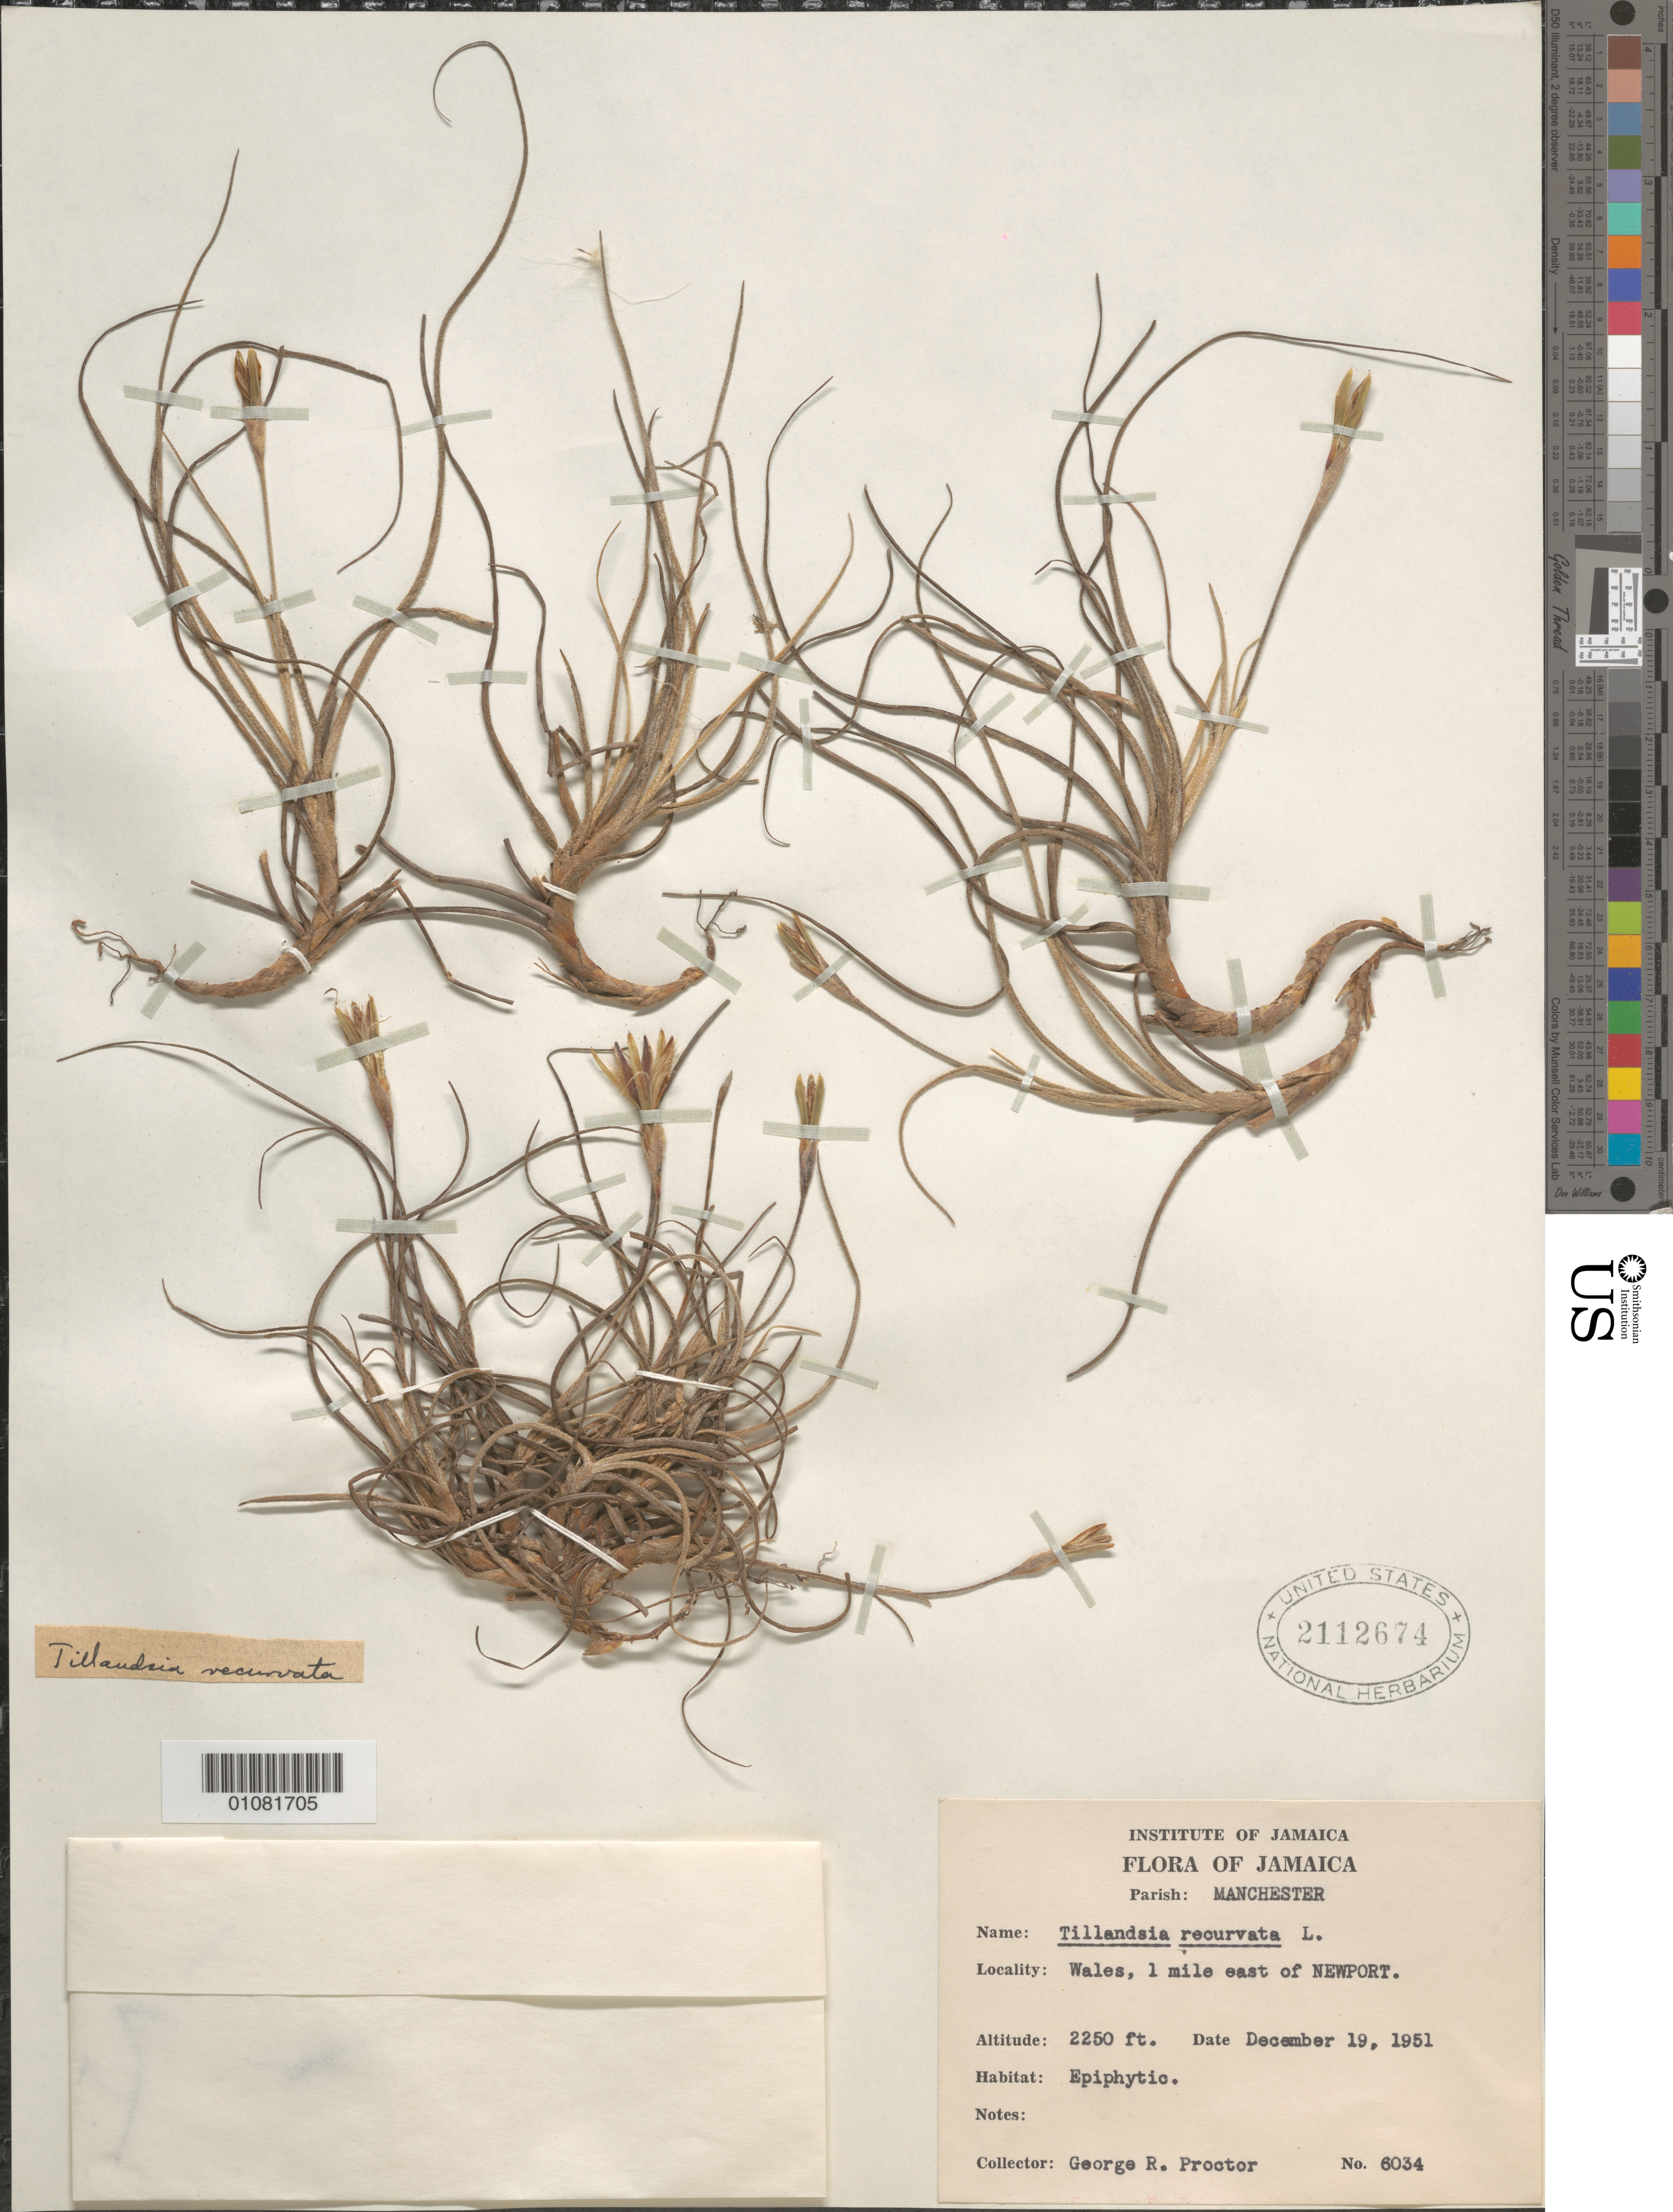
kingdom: Plantae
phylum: Tracheophyta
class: Liliopsida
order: Poales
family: Bromeliaceae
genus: Tillandsia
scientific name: Tillandsia recurvata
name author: L.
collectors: G. R. Proctor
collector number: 6034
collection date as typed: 19 Dec 1951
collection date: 1951-12-19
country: Jamaica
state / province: Manchester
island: Jamaica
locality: Wales, 1 mile E of Newport. Epiphytic.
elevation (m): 686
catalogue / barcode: US 2112674